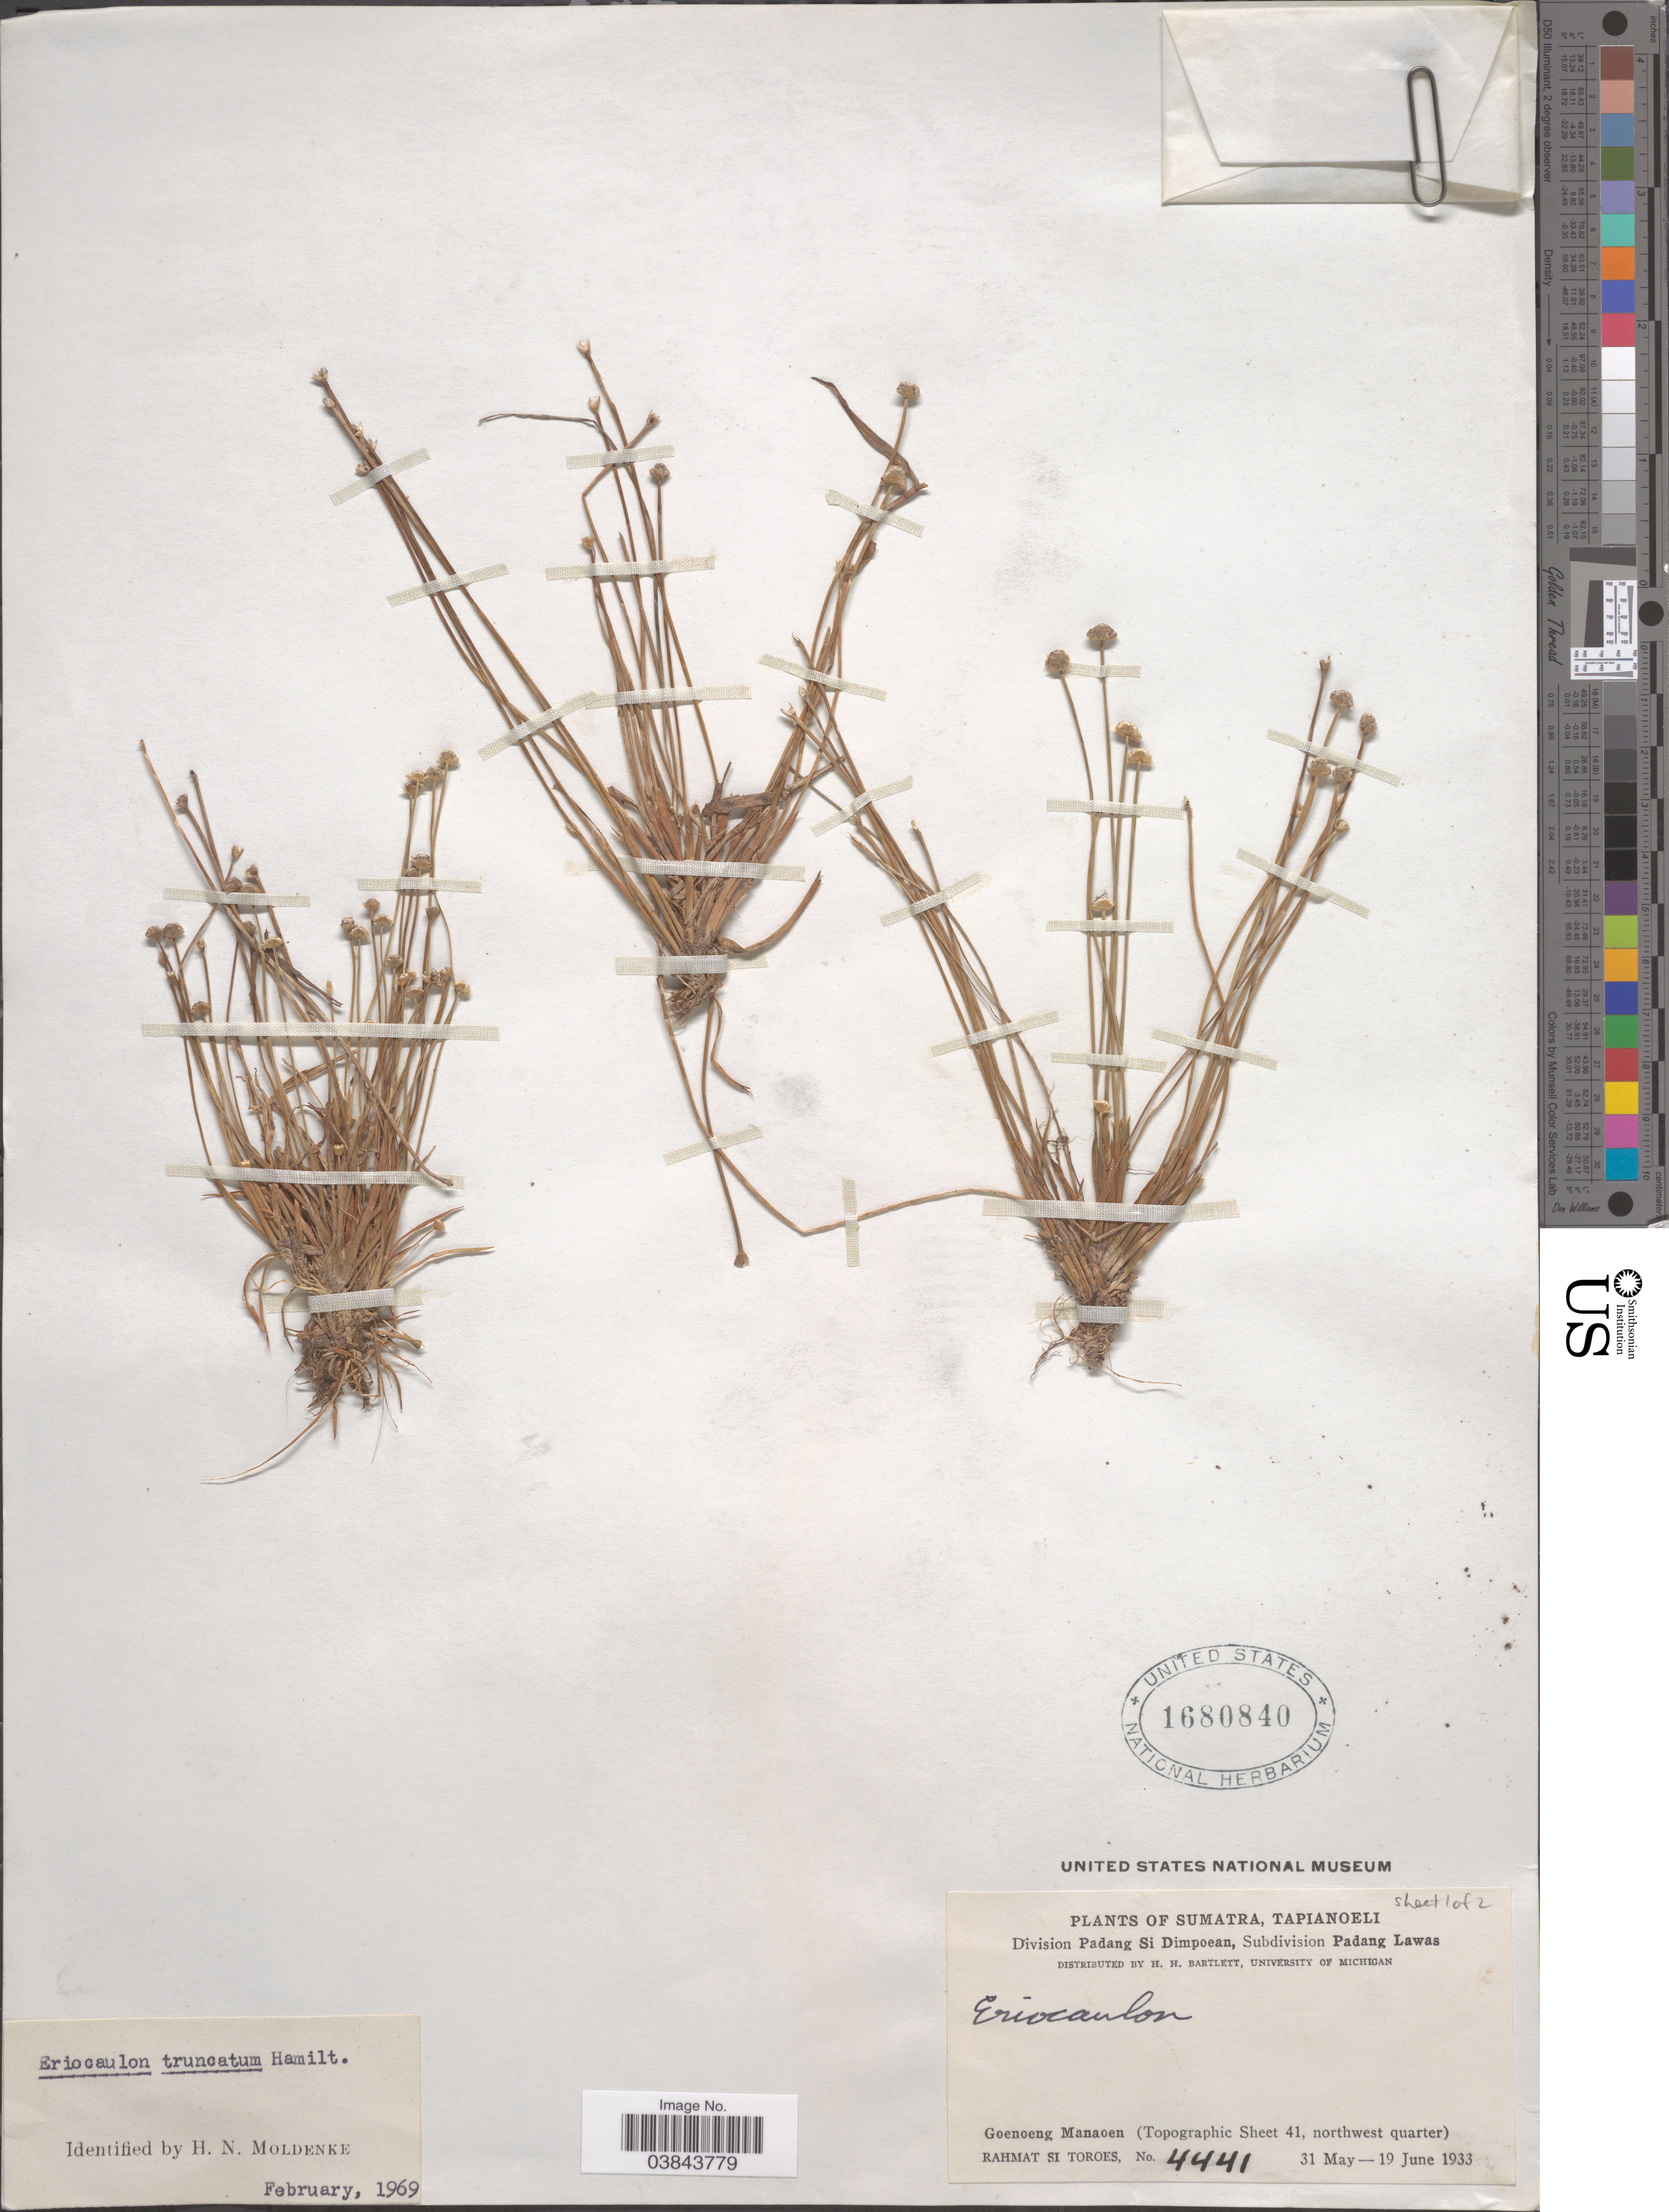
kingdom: Plantae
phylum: Tracheophyta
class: Liliopsida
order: Poales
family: Eriocaulaceae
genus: Eriocaulon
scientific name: Eriocaulon truncatum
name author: Buch.-Ham. ex Mart.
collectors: Rahmat Si Boeea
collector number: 4441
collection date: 1933-05-31/1933-06-19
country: Indonesia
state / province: Sumatra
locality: Tapianoeli. Division Padang Si Dimpoean, Subdivision Padang Lawas. Goenoeng Manaoen (Topographic Sheet 41, northwest quarter).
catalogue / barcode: US 1680840